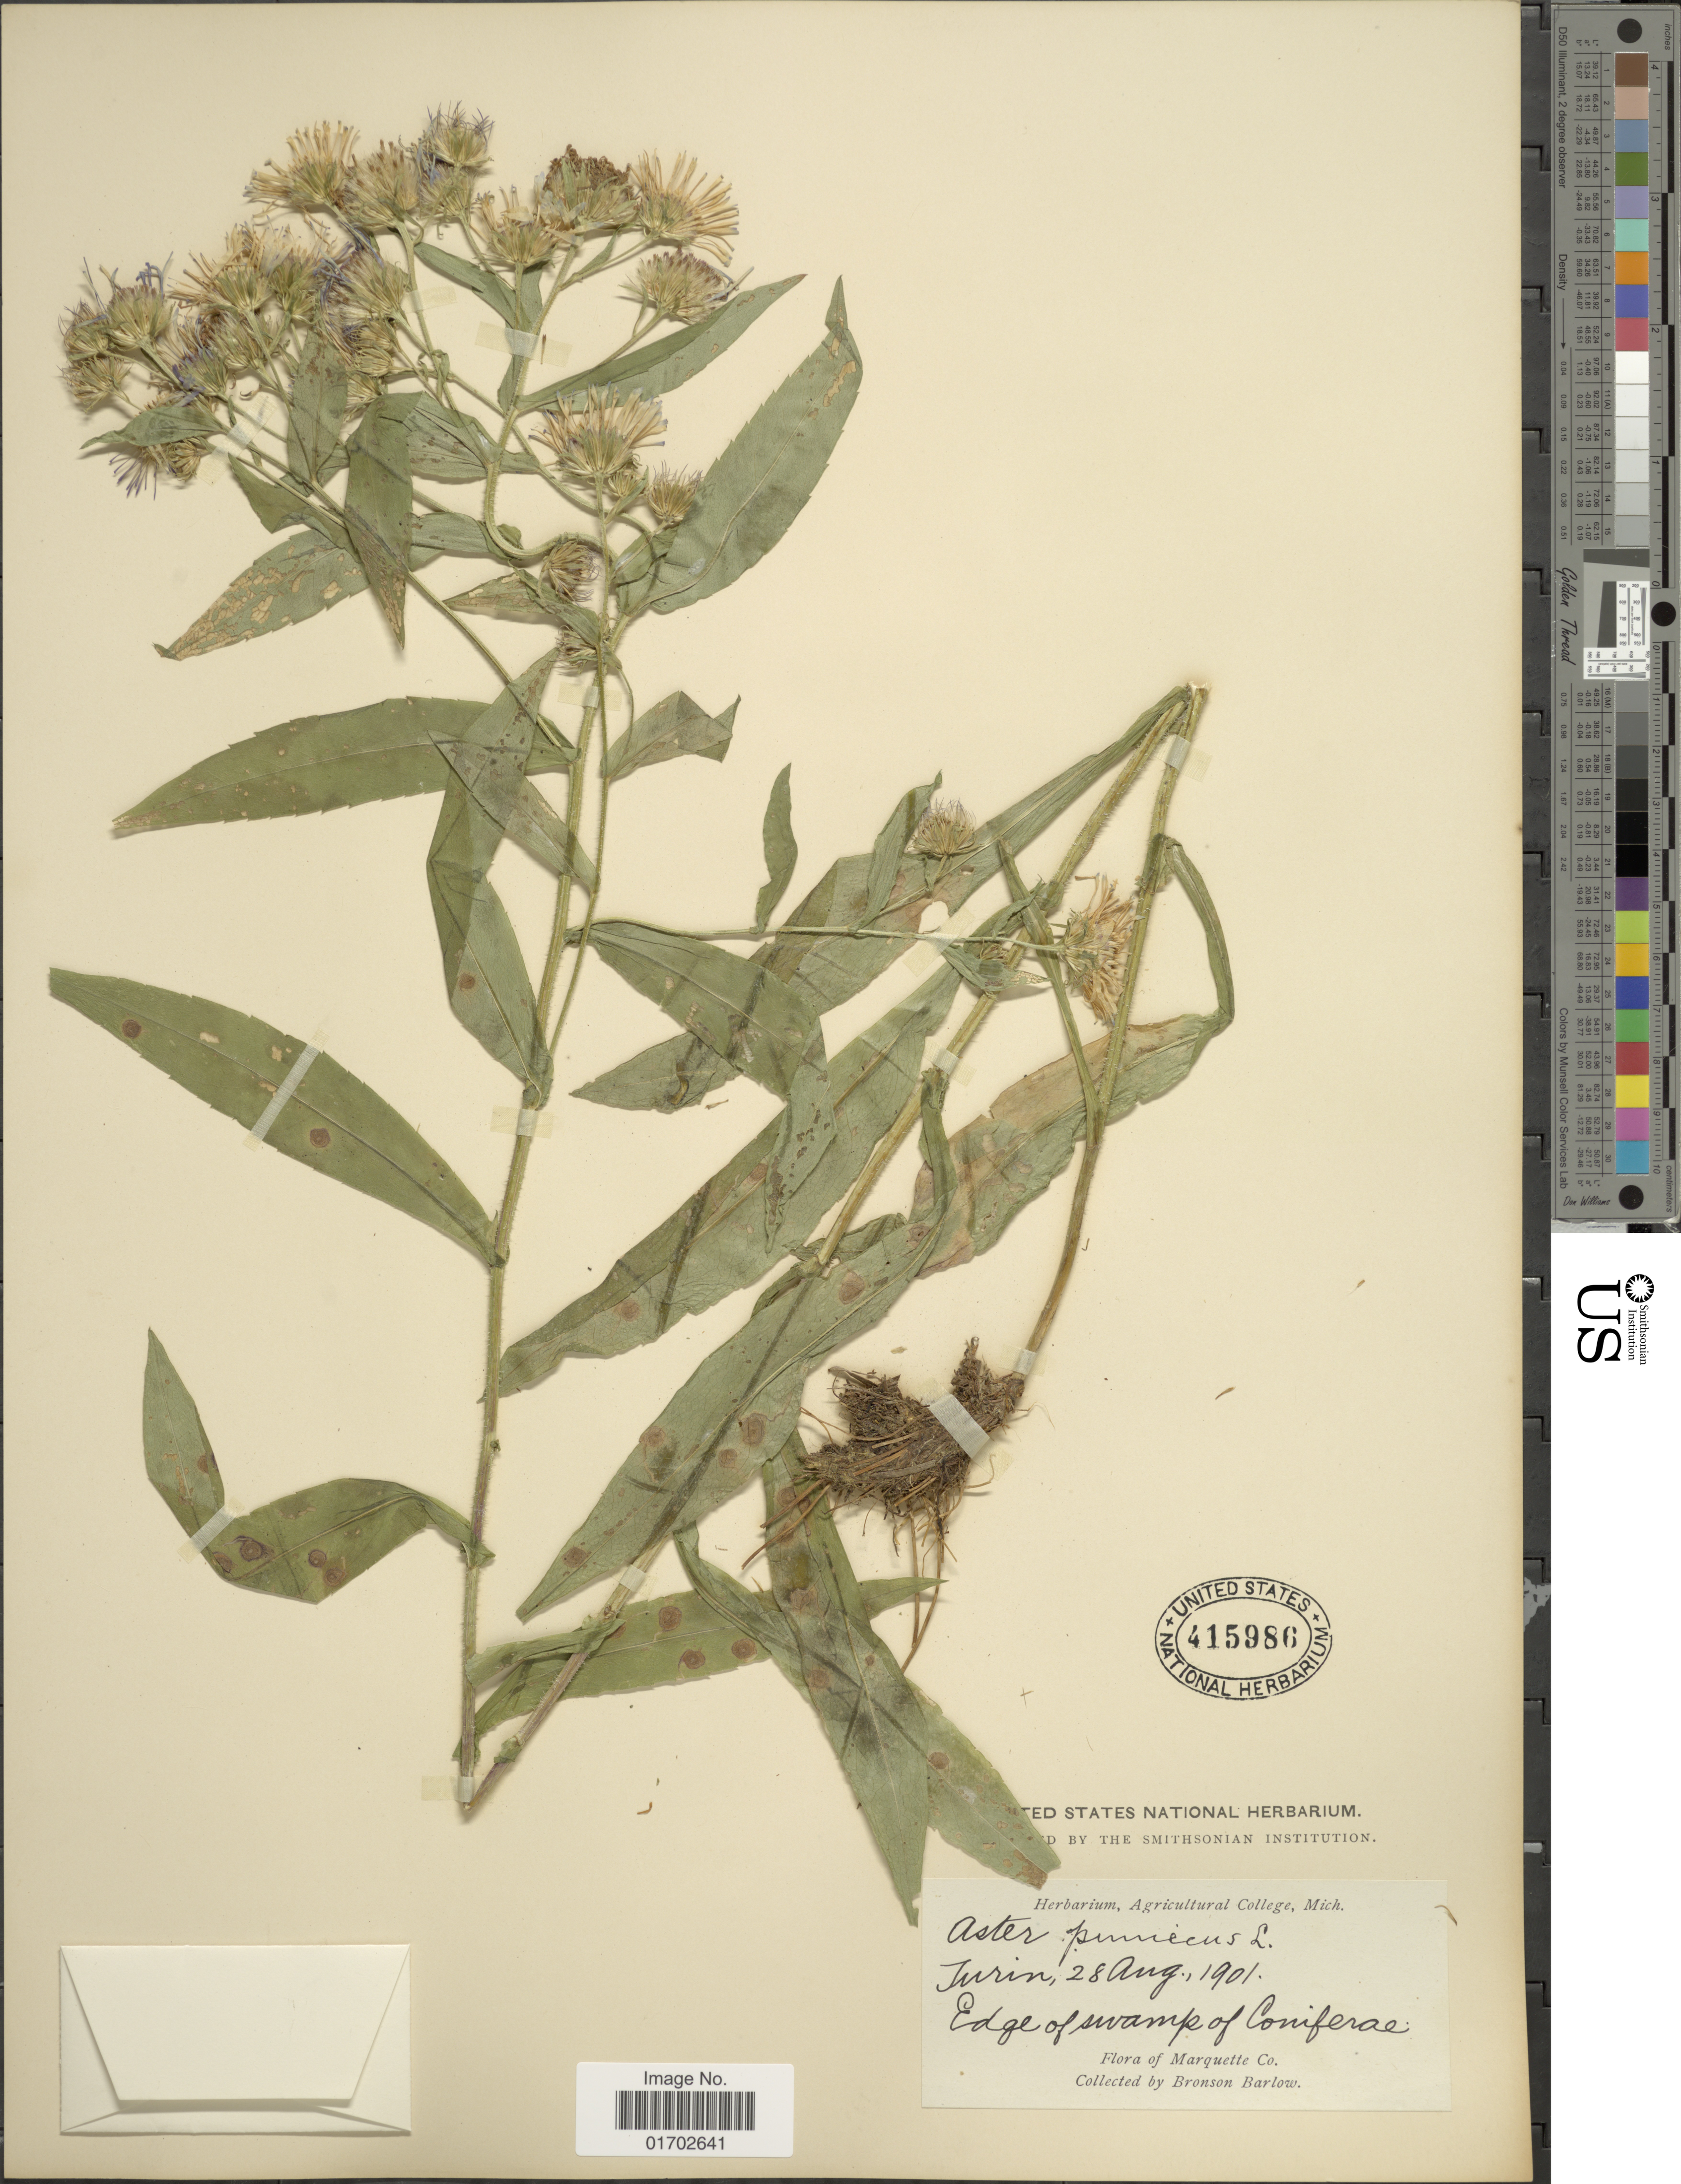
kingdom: Plantae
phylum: Tracheophyta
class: Magnoliopsida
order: Asterales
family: Asteraceae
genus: Symphyotrichum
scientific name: Symphyotrichum puniceum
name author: (L.) Á. Löve & D. Löve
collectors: Barlow, B.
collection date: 1901-08-28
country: United States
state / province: Michigan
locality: Turin, Edge of swamps of Coniferae, Marquette Co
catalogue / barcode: US 415986